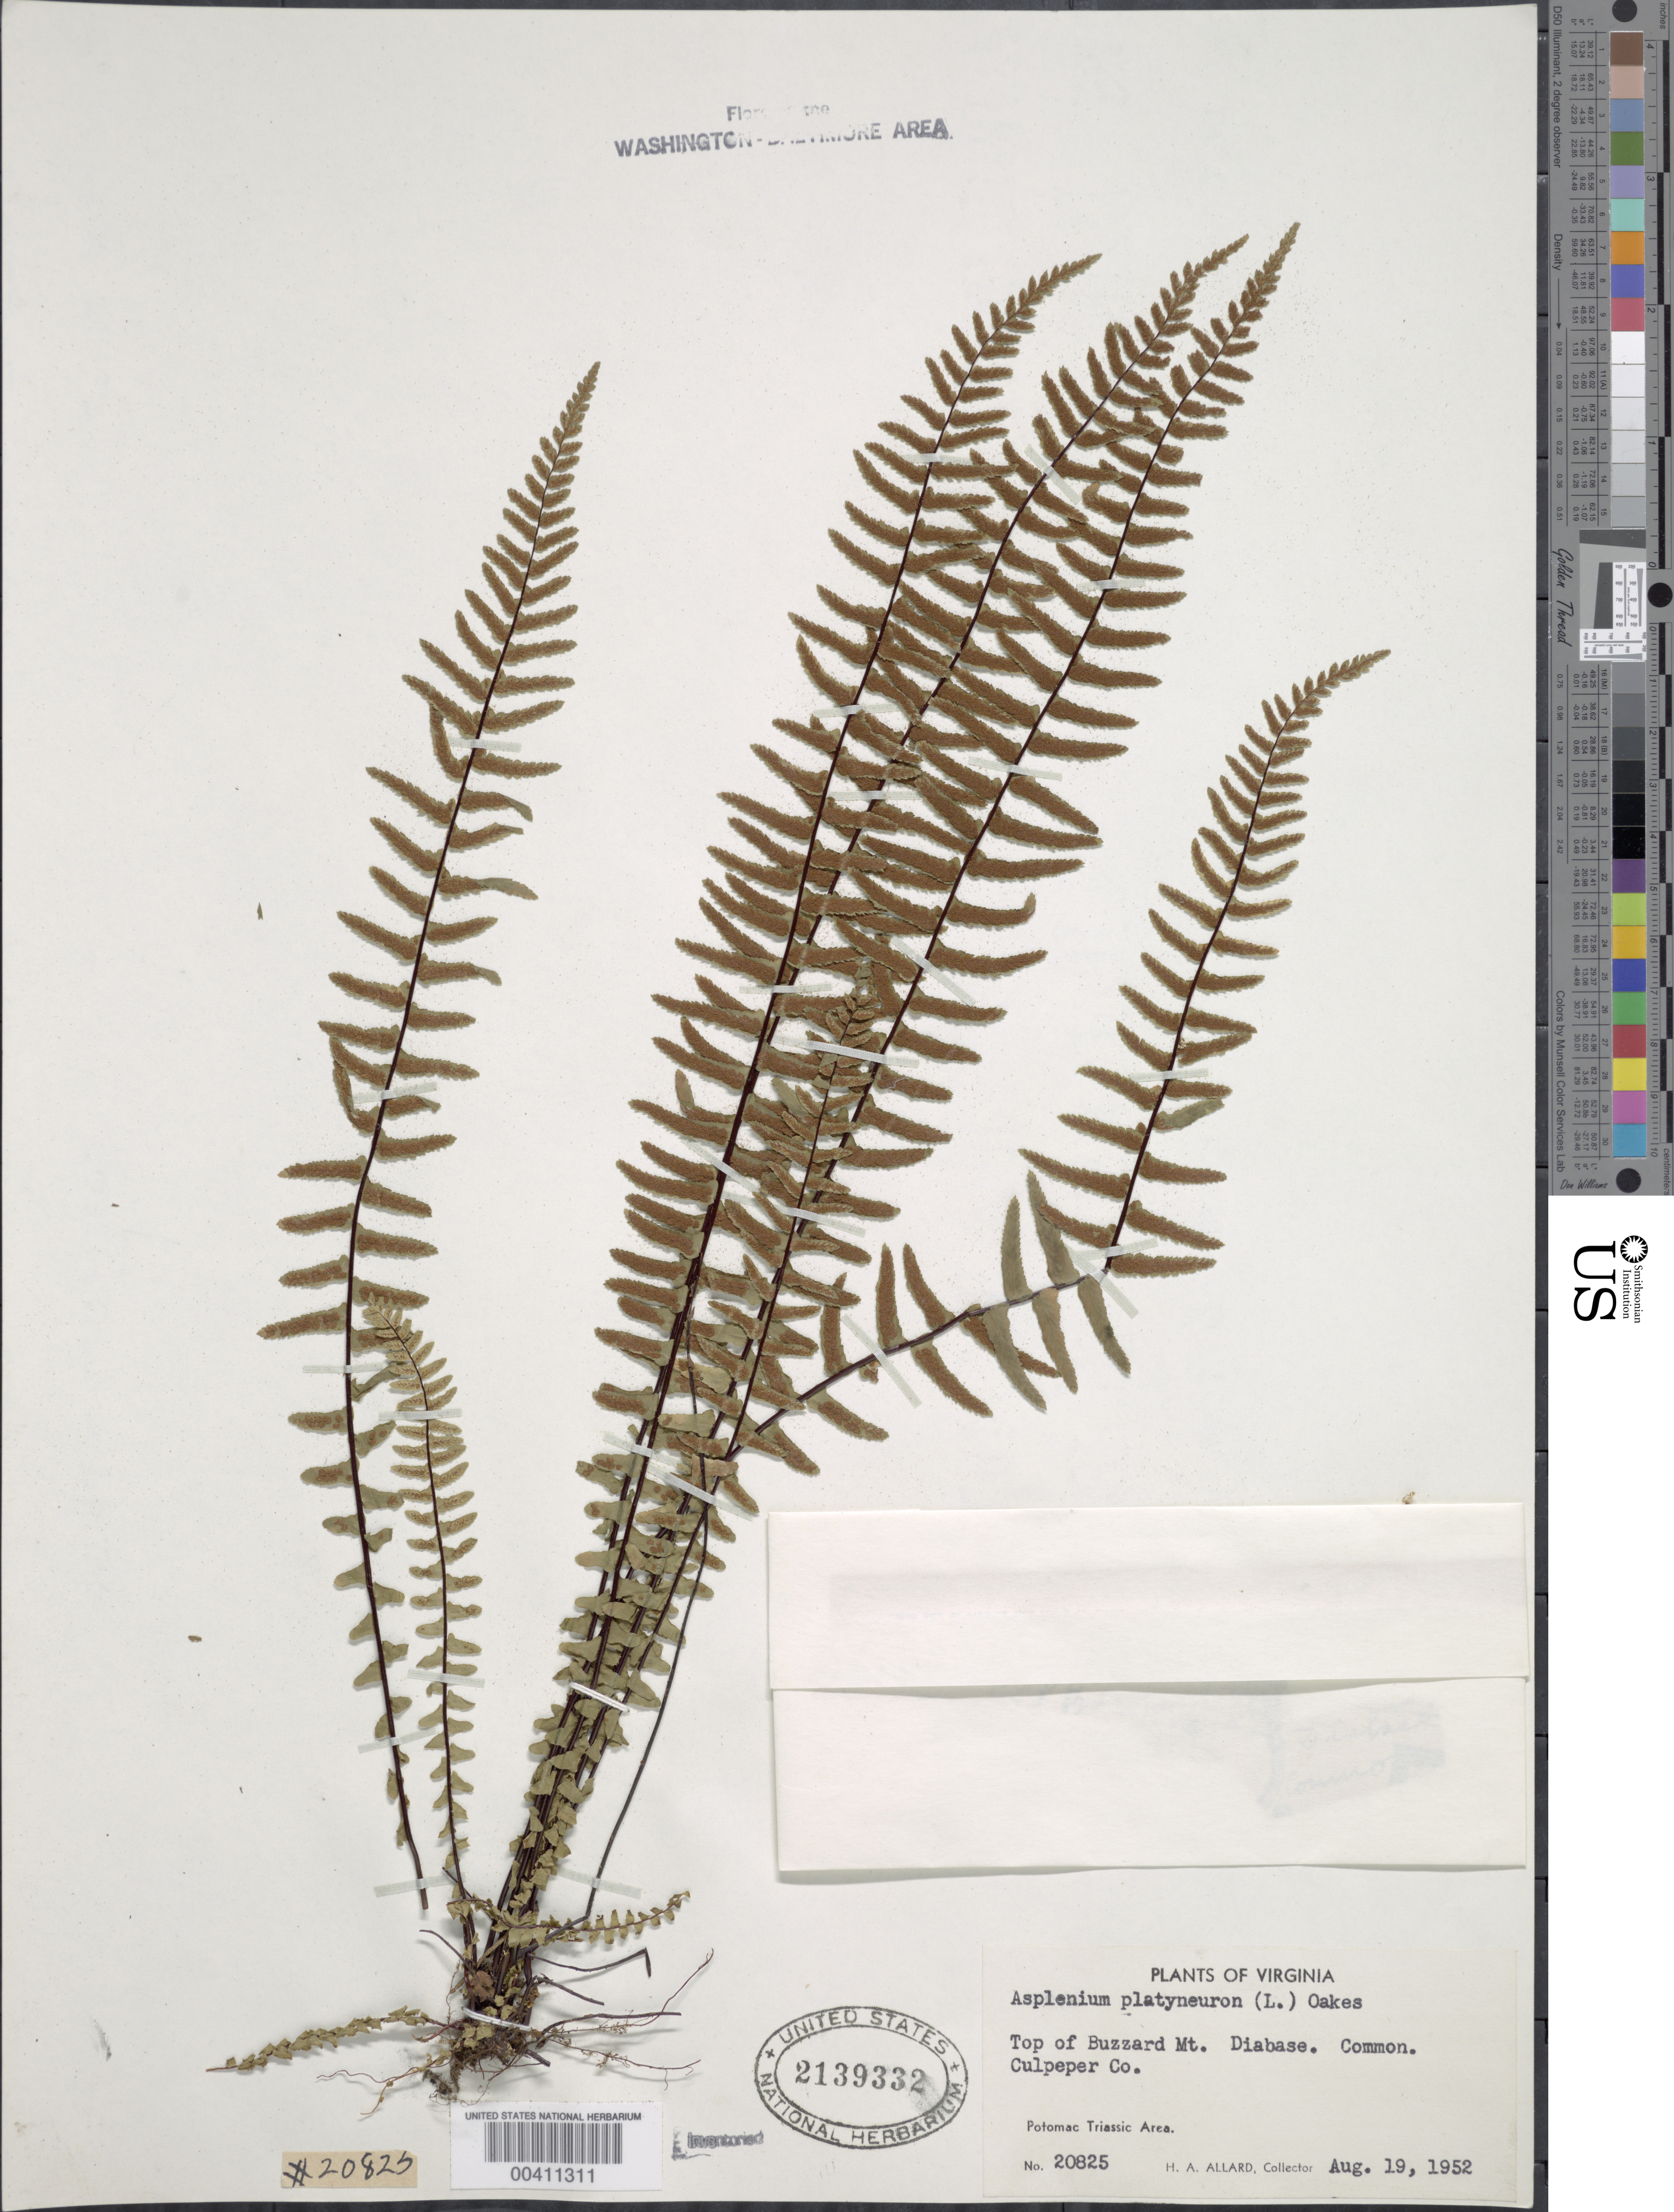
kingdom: Plantae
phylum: Tracheophyta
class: Polypodiopsida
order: Polypodiales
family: Aspleniaceae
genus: Asplenium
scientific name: Asplenium platyneuron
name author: (L.) Britton, Stearns & Poggenb.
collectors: H. A. Allard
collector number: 20825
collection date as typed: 19 Aug 1952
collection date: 1952-08-19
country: United States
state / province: Virginia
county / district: Culpeper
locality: Buzzard Mountain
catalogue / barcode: US 2139332